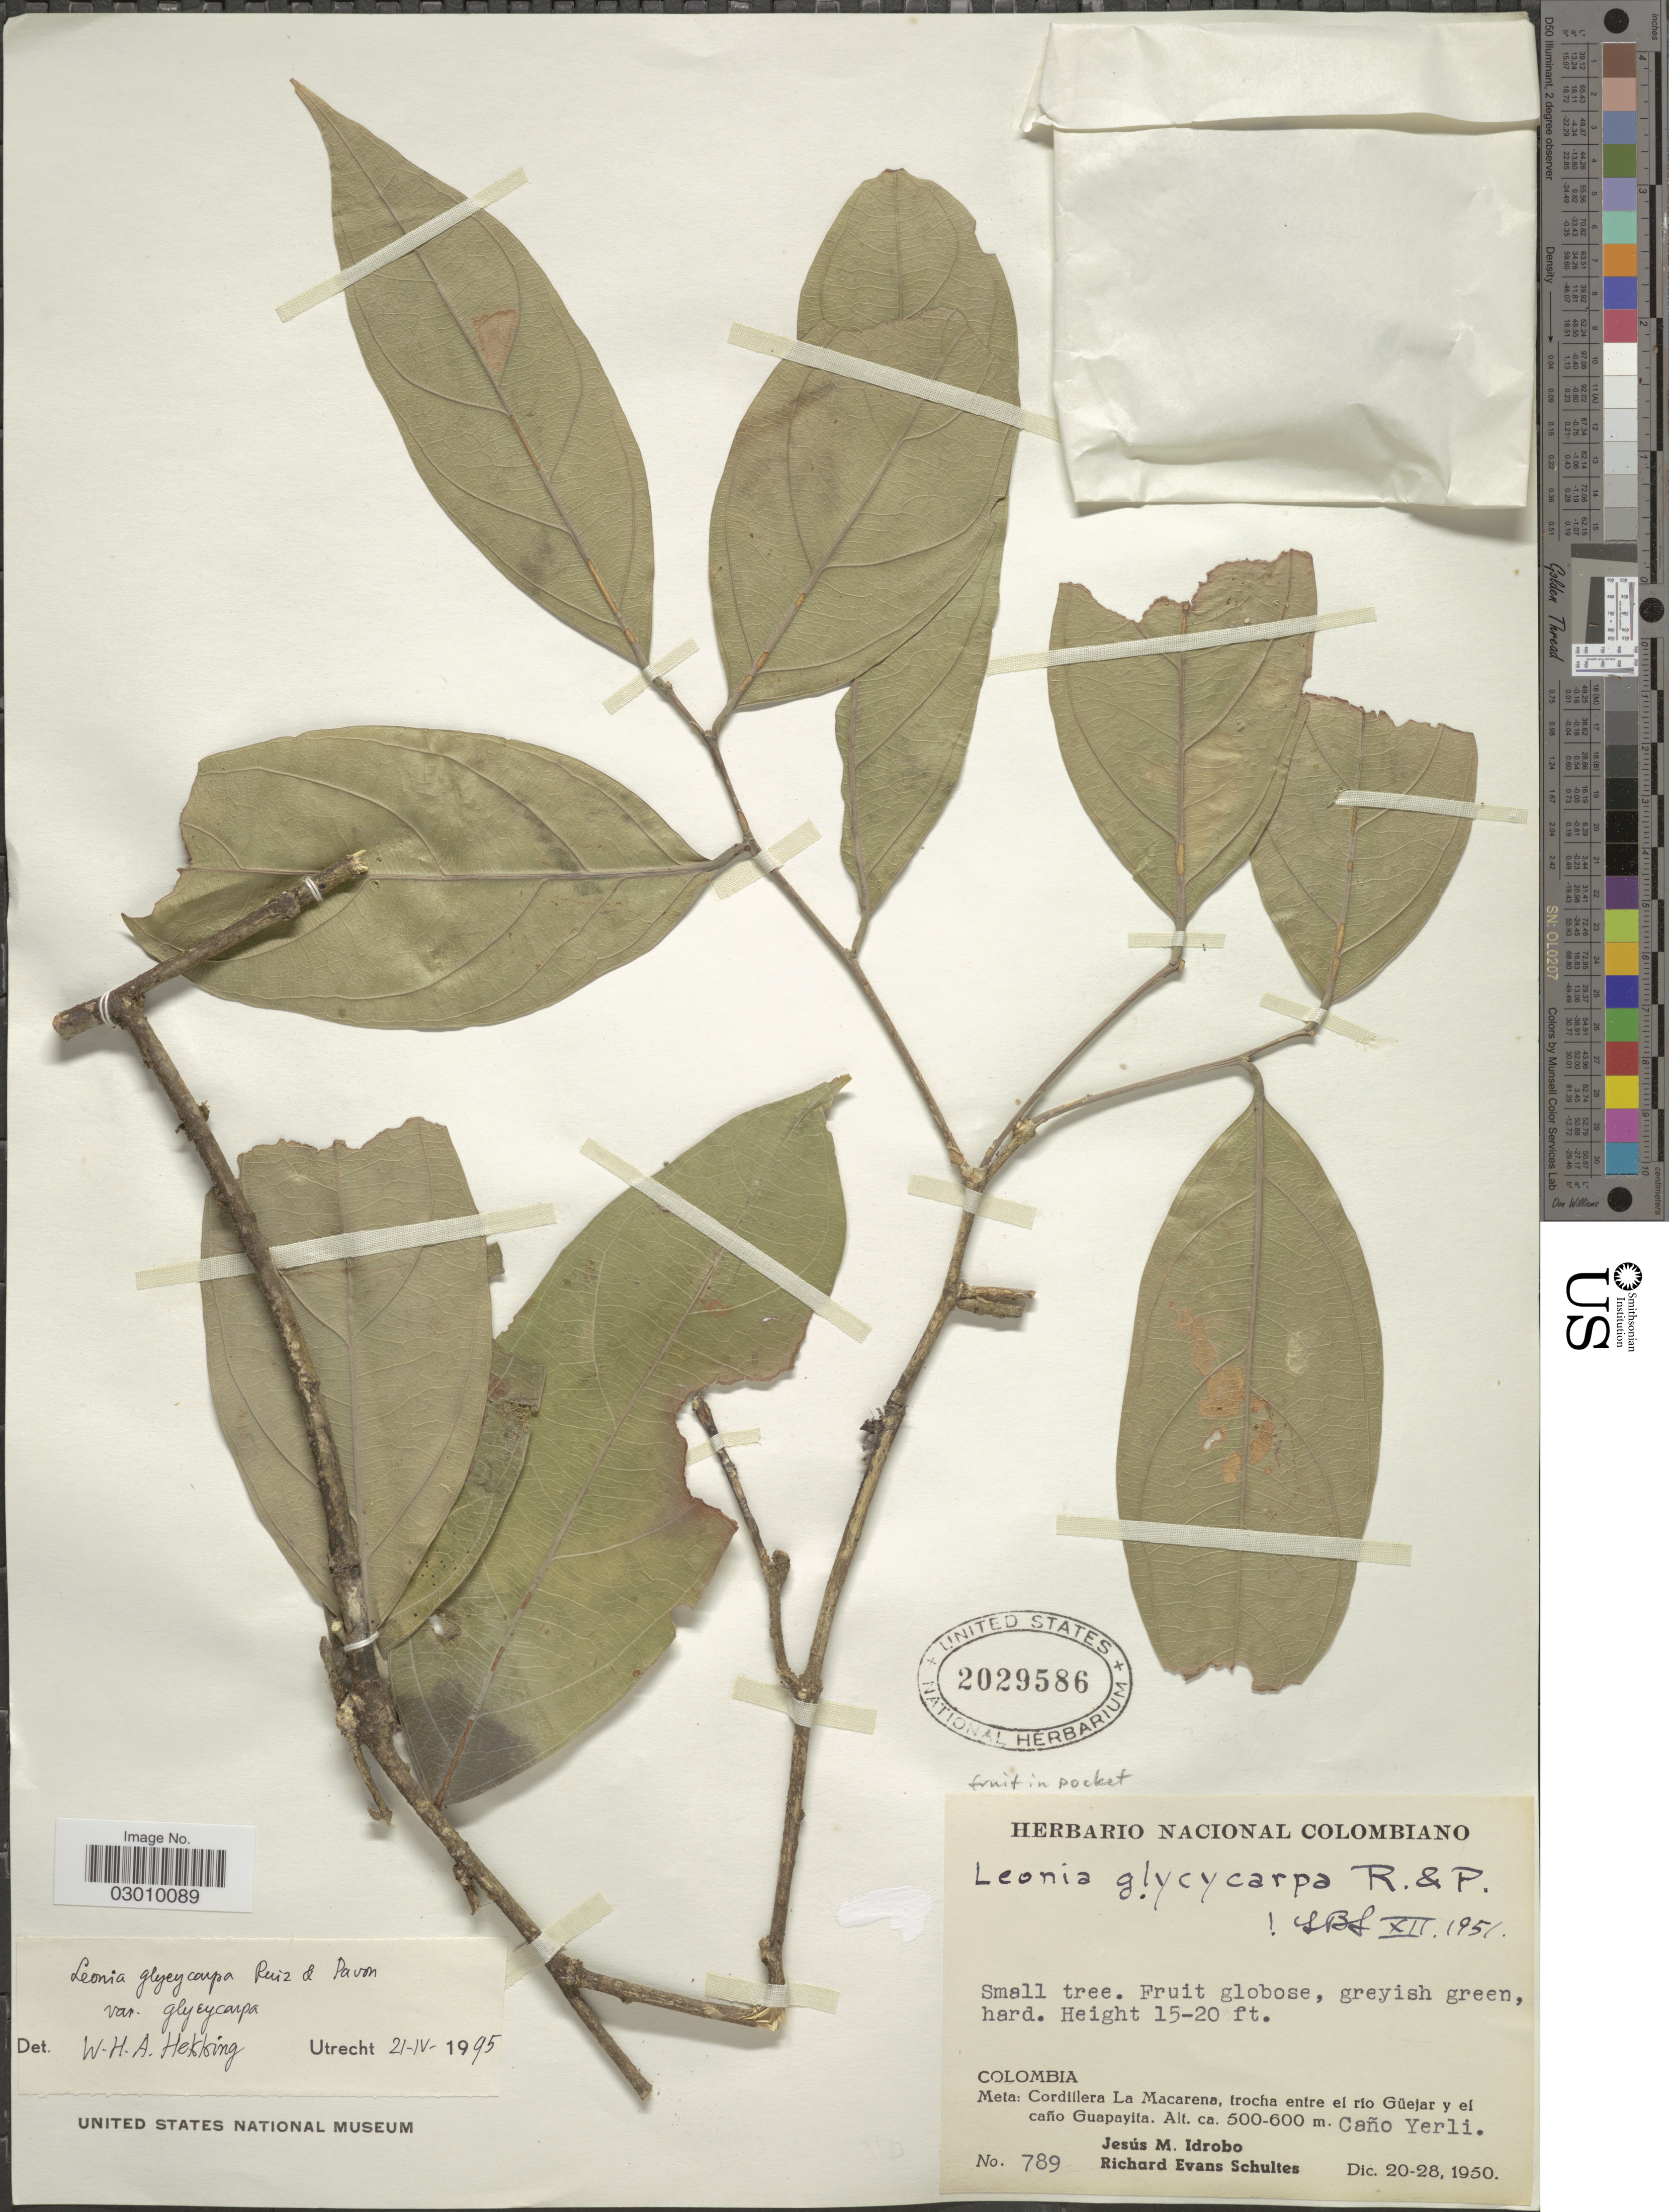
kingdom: Plantae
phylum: Tracheophyta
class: Magnoliopsida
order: Malpighiales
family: Violaceae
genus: Leonia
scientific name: Leonia glycycarpa var. glycycarpa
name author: Ruiz & Pav.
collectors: J. M. Idrobo & R. E. Schultes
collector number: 789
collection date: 1950-12-20/1950-12-28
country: Colombia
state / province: Meta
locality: Cordillera La Macarena, trocha entre el río Güejar y el caño Guapayita, Caño Yerli.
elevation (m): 500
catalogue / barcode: US 2029586